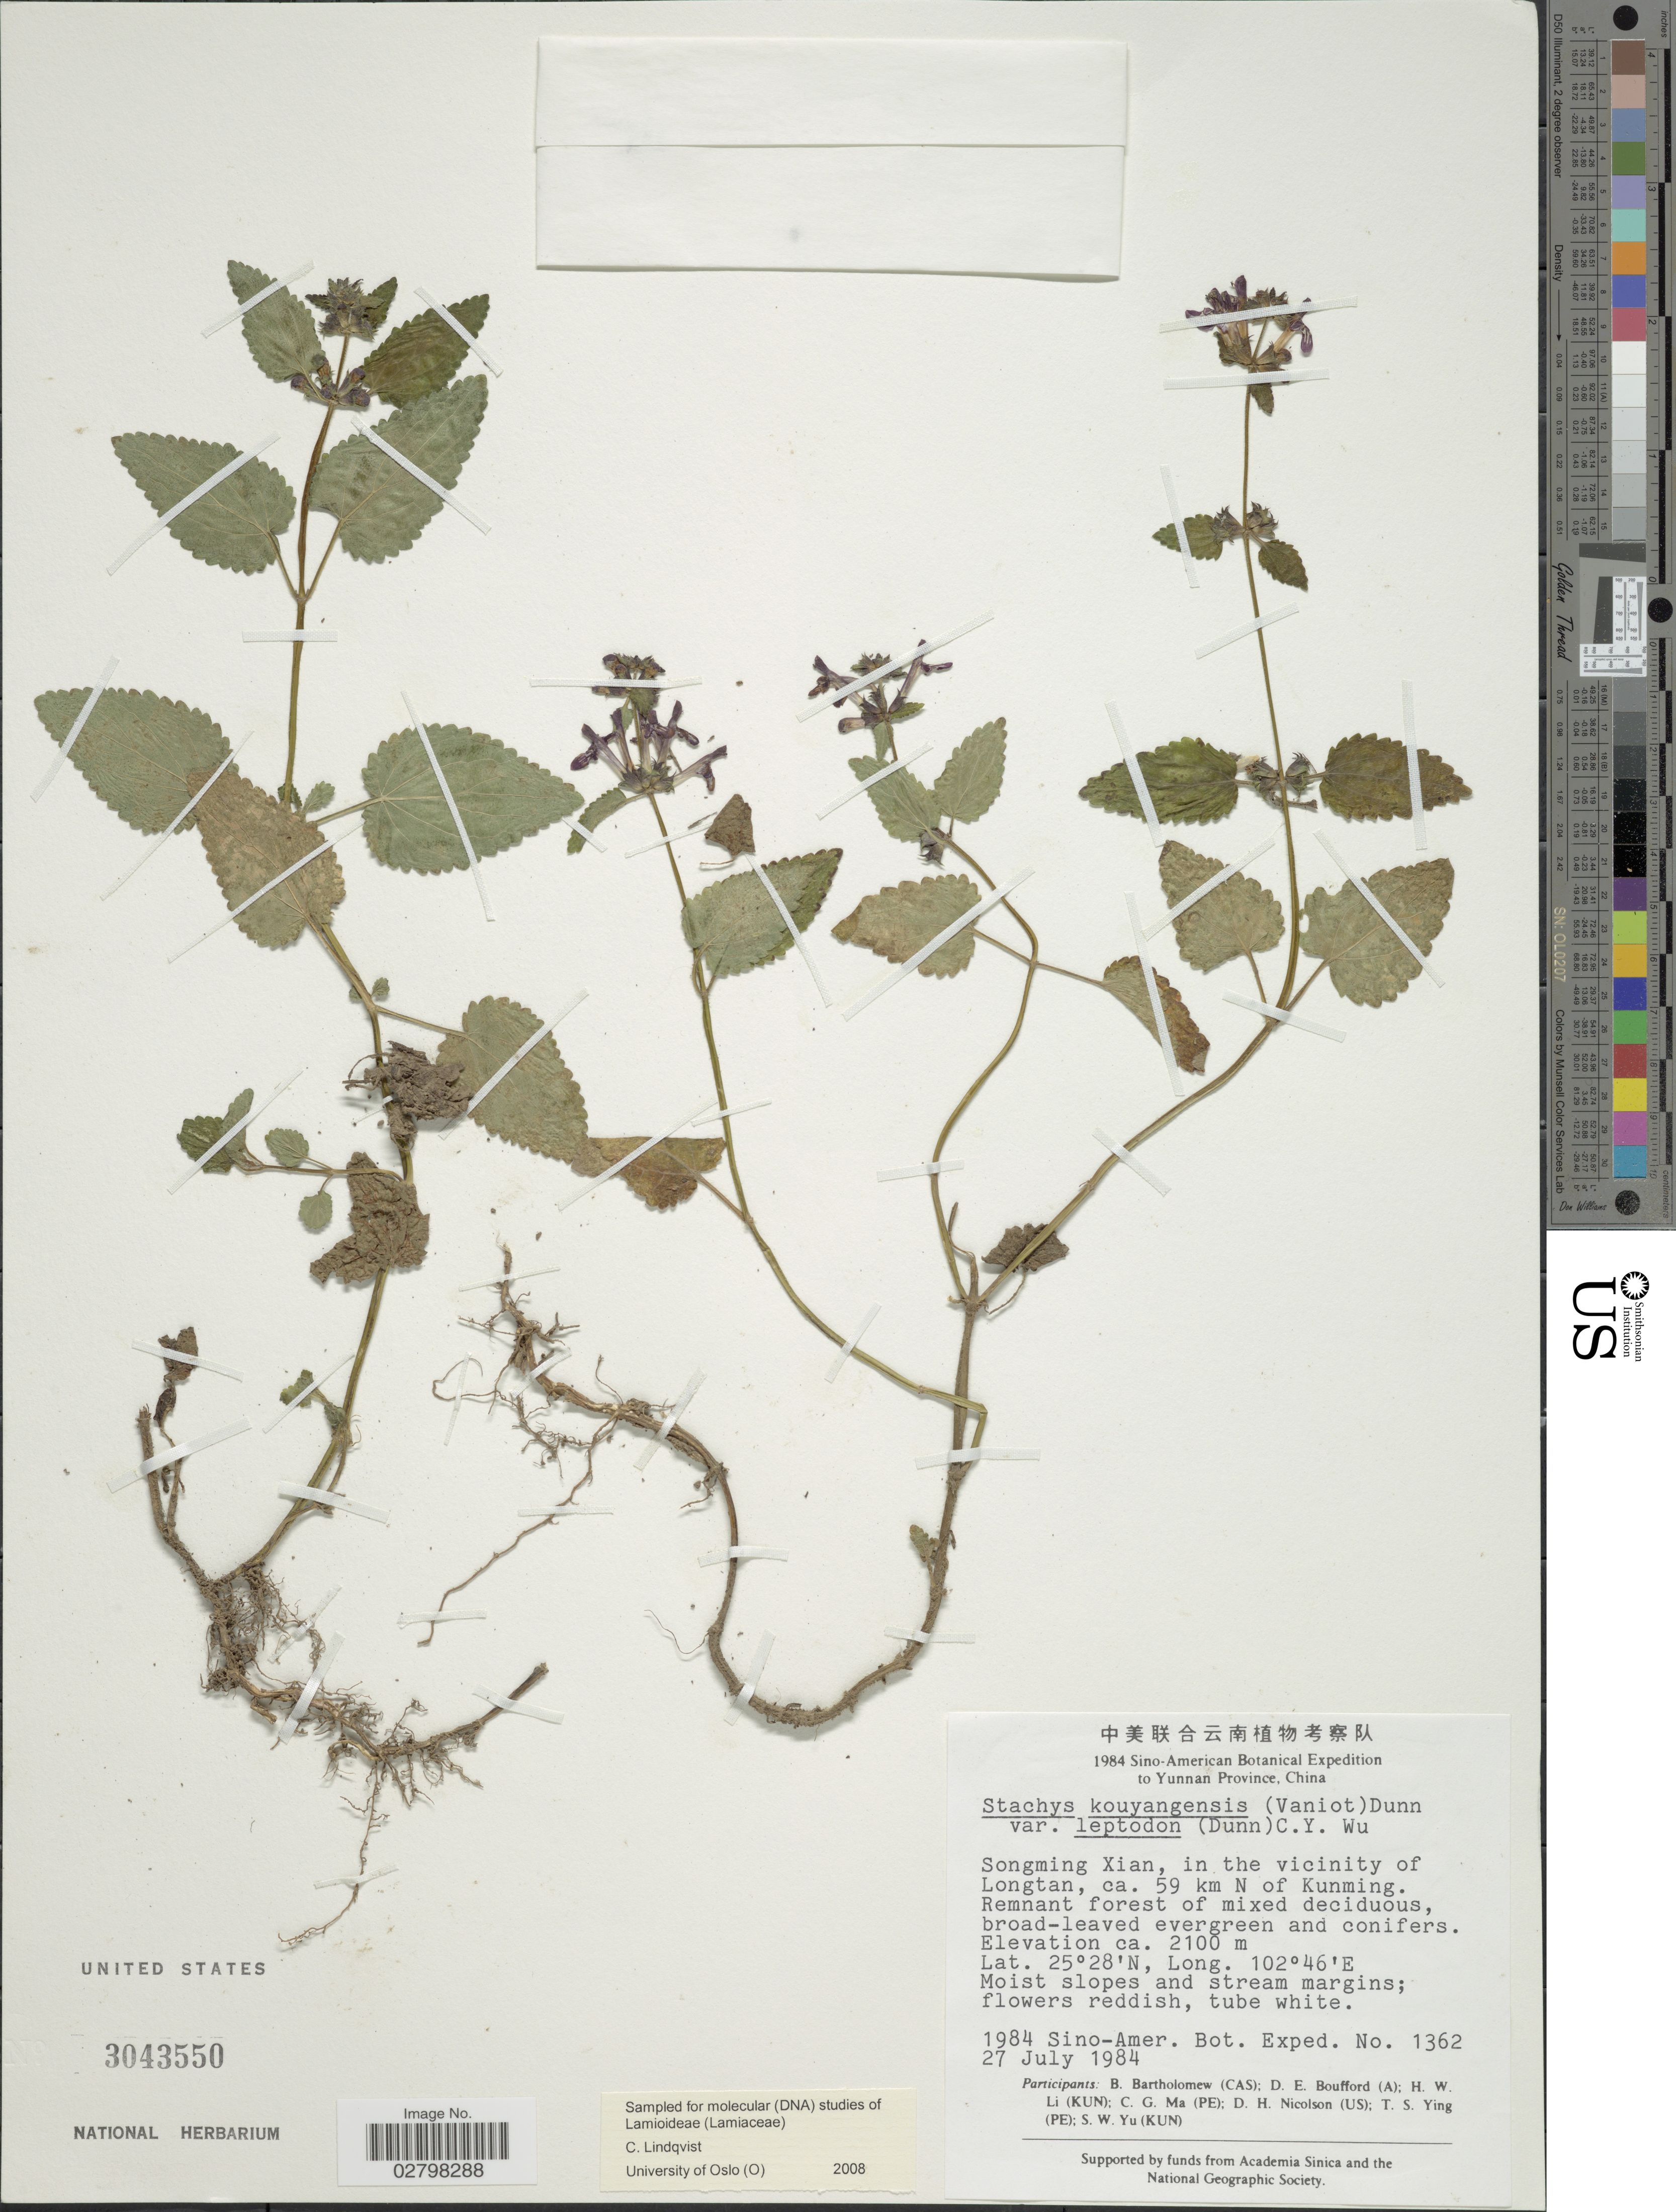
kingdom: Plantae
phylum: Tracheophyta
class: Magnoliopsida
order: Lamiales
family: Lamiaceae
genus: Stachys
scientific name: Stachys kouyangensis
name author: (Vaniot) Dunn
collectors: Sino-Amer. Bot. Exped. 1984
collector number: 1362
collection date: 1984-07-27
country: China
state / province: Yunnan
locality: Songming Xian, in the vicinity of Longtan, ca. 59 km N of Kunming.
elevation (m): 2100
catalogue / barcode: US 3043550